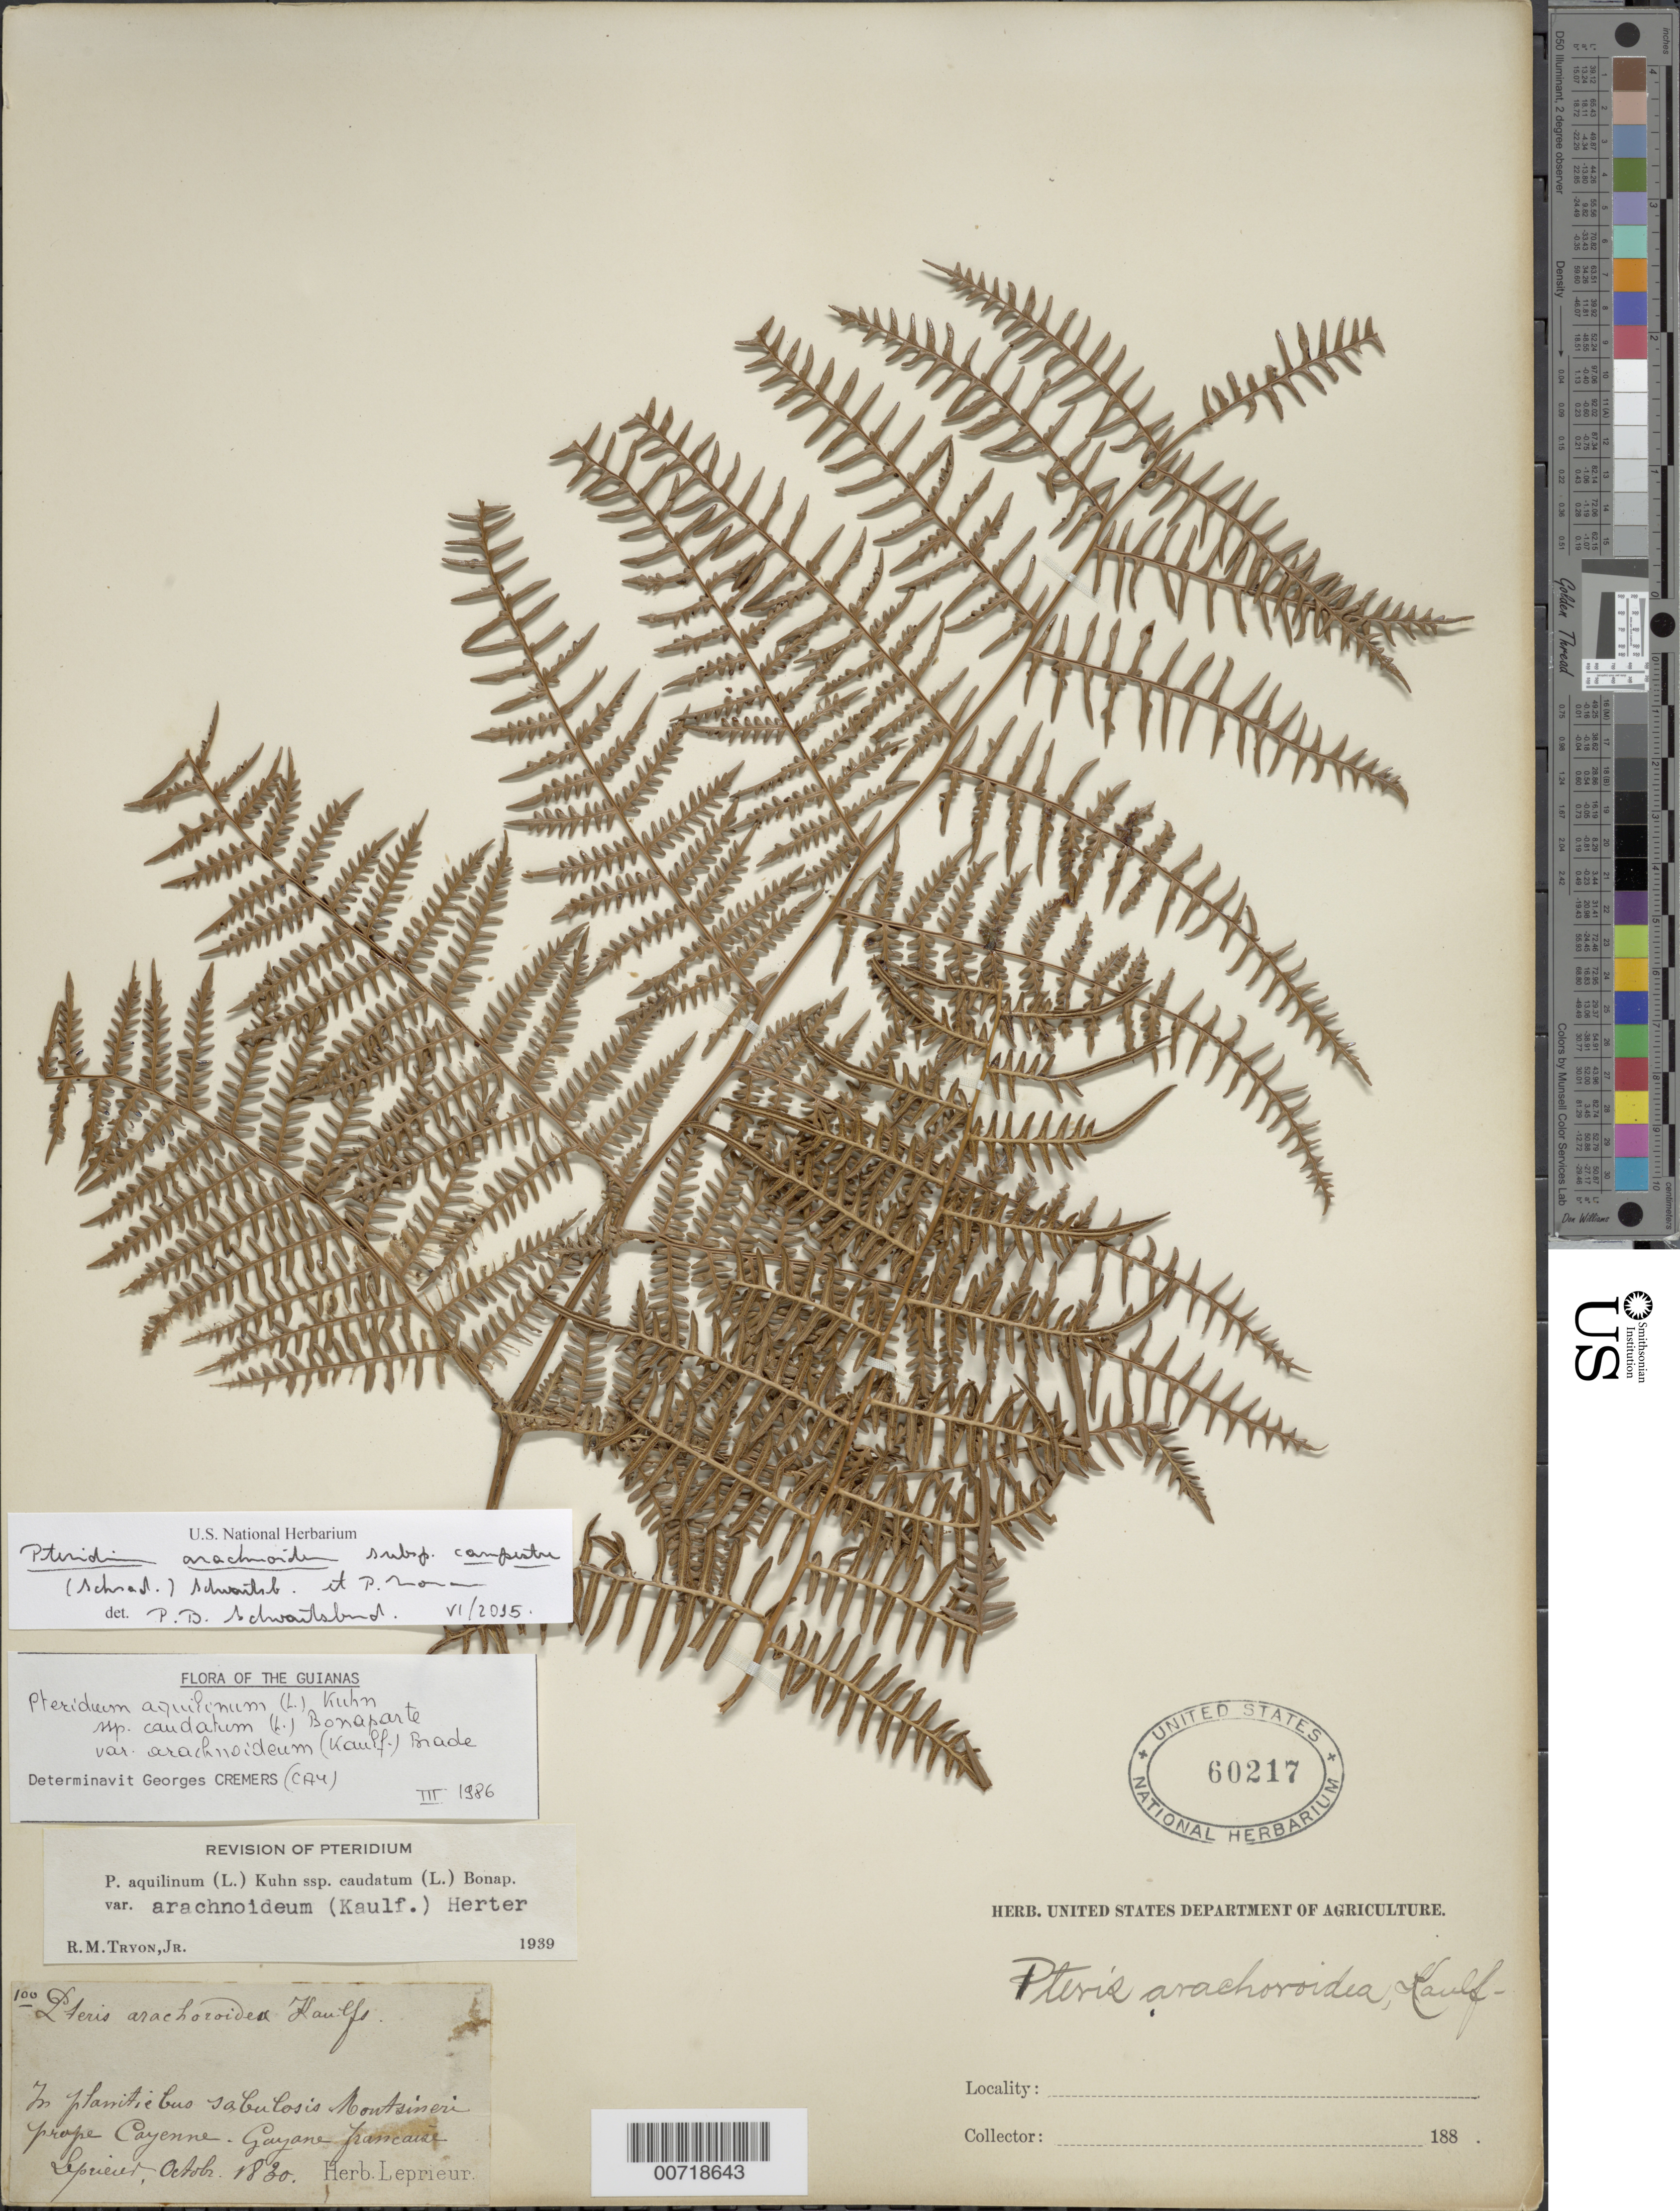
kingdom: Plantae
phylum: Tracheophyta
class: Polypodiopsida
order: Polypodiales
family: Dennstaedtiaceae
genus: Pteridium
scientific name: Pteridium arachnoideum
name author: (Kaulf.) Maxon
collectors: F. M. R. Leprieur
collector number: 100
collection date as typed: October 1830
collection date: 1830-10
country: French Guiana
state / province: Cayenne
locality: Cayenne, Montsineri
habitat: In plantiebus sabulosis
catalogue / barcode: US 60217